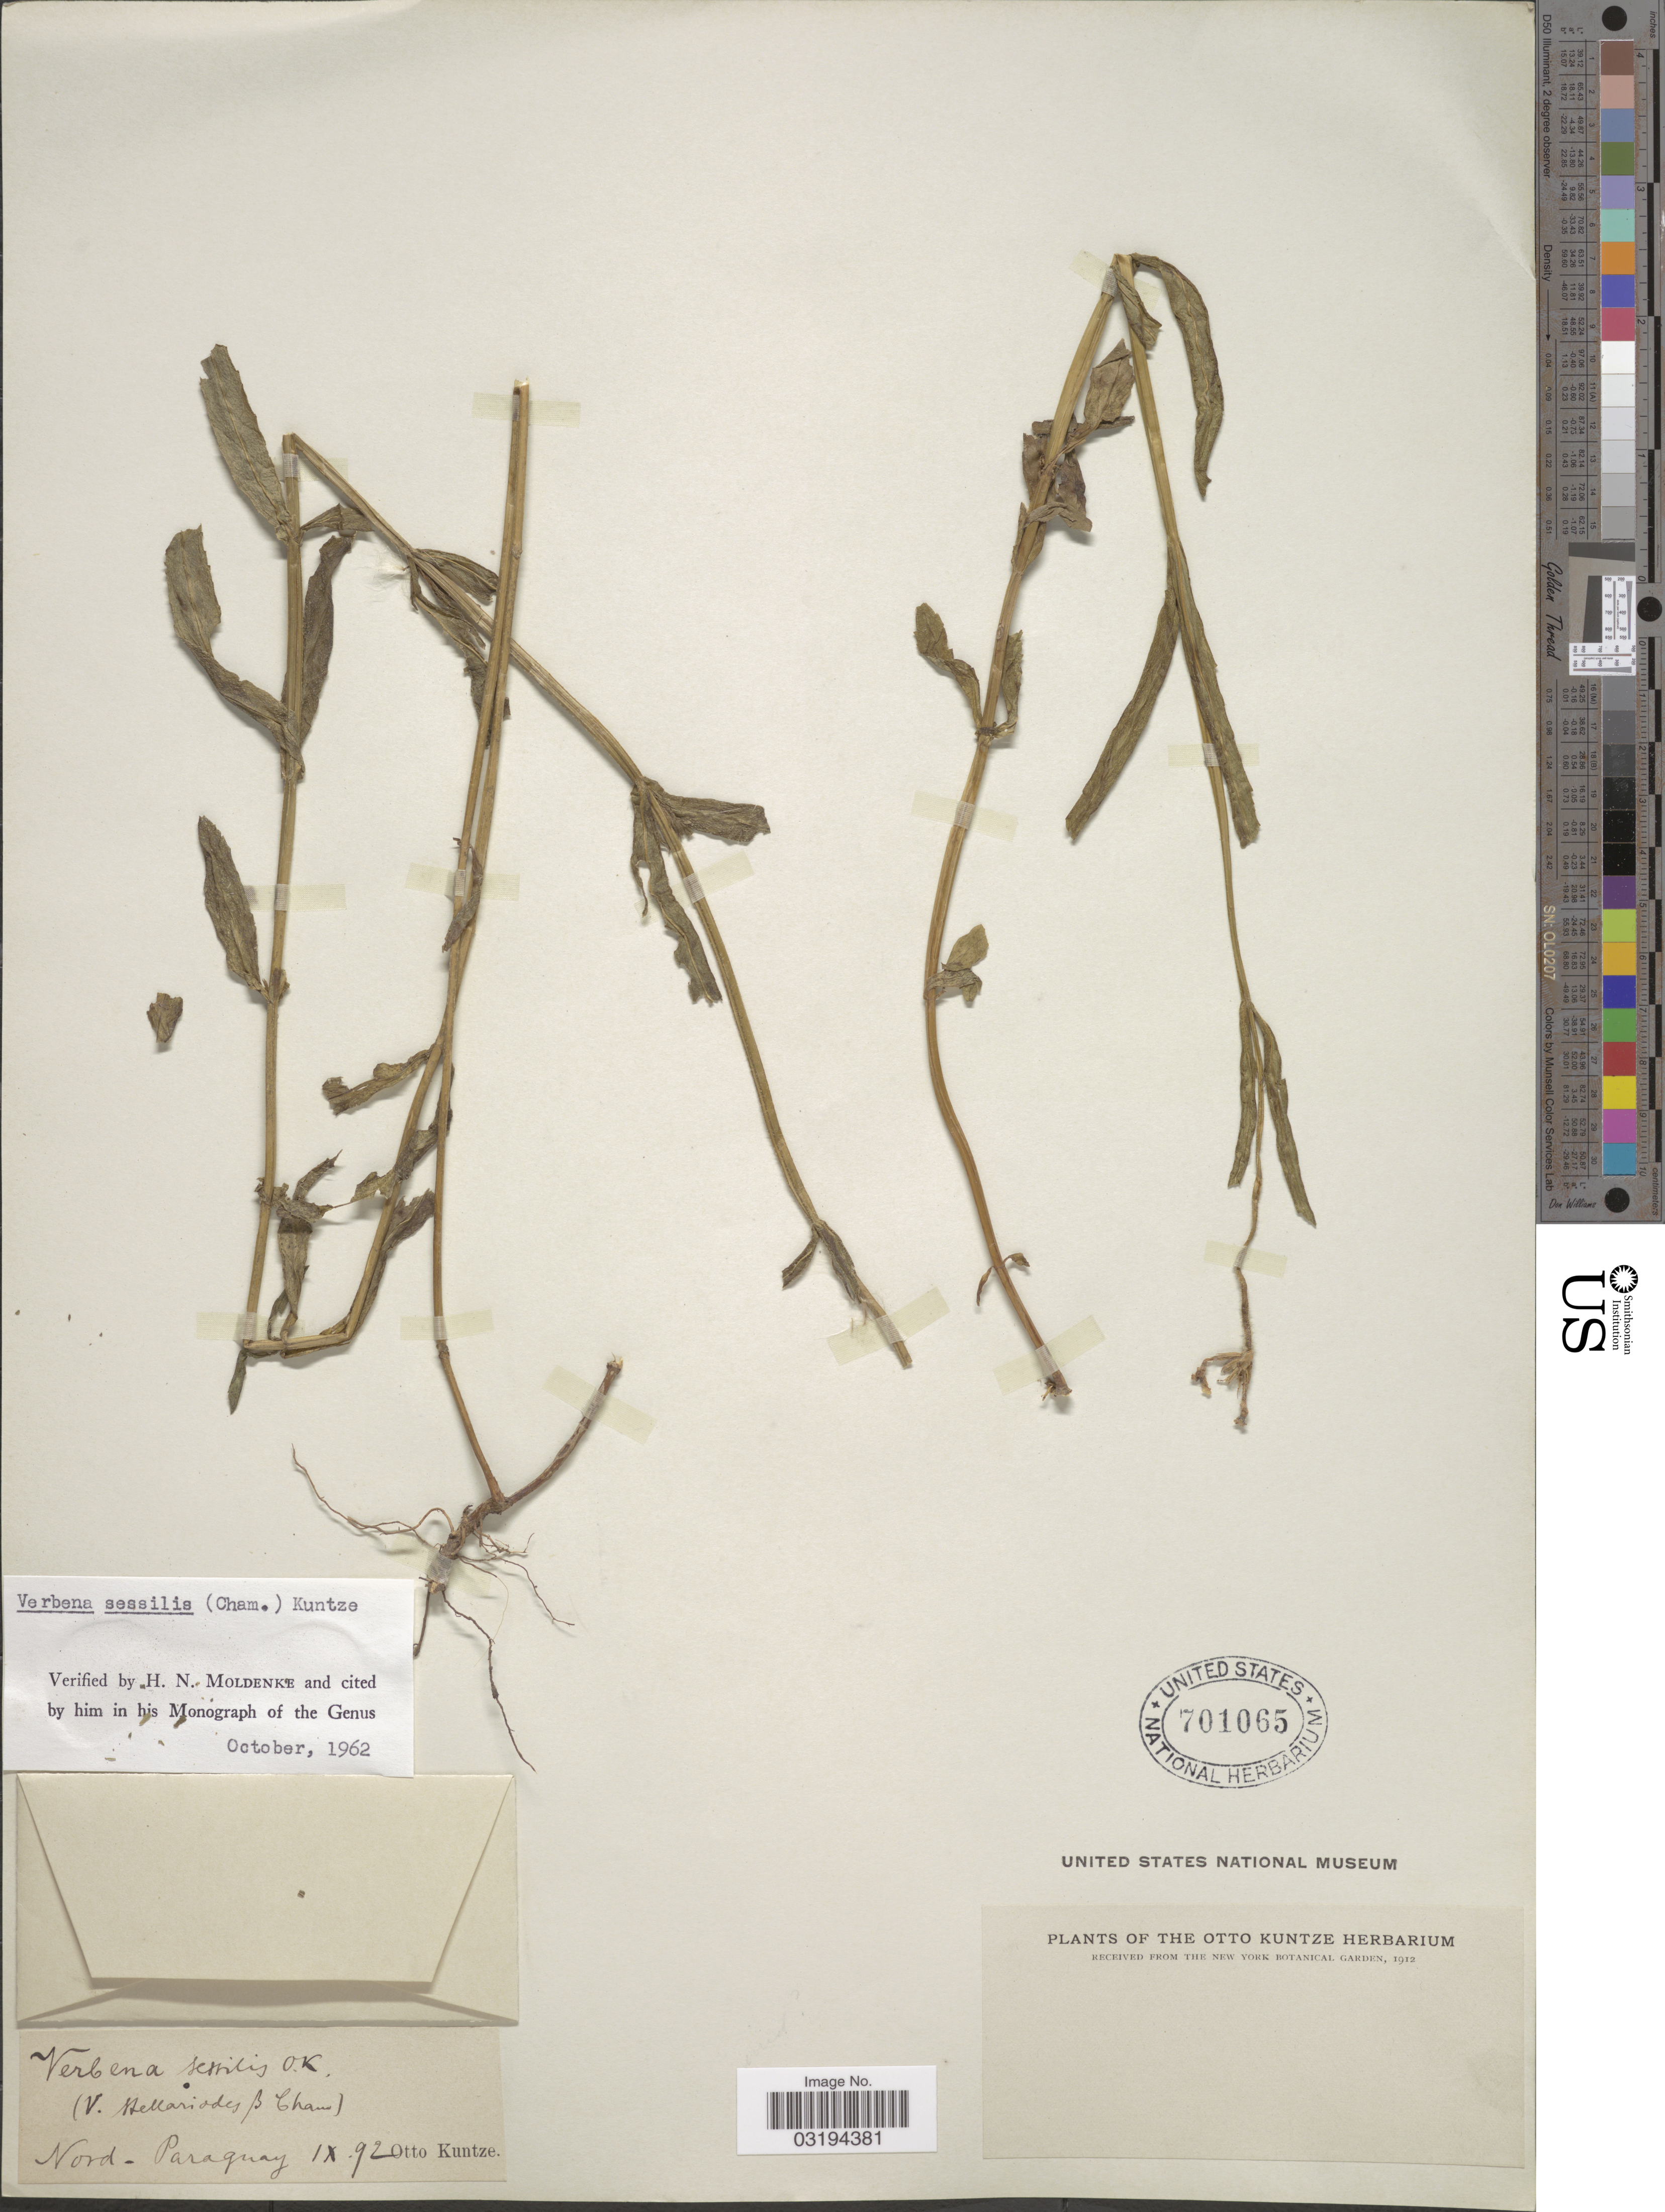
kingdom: Plantae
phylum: Tracheophyta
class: Magnoliopsida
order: Lamiales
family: Verbenaceae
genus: Verbena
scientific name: Verbena sessilis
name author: (Cham.) Kuntze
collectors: C.E.O. Kuntze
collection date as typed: Transcribed d/m/y: /9/92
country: Paraguay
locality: Nord - Paraguay.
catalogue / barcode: US 701065